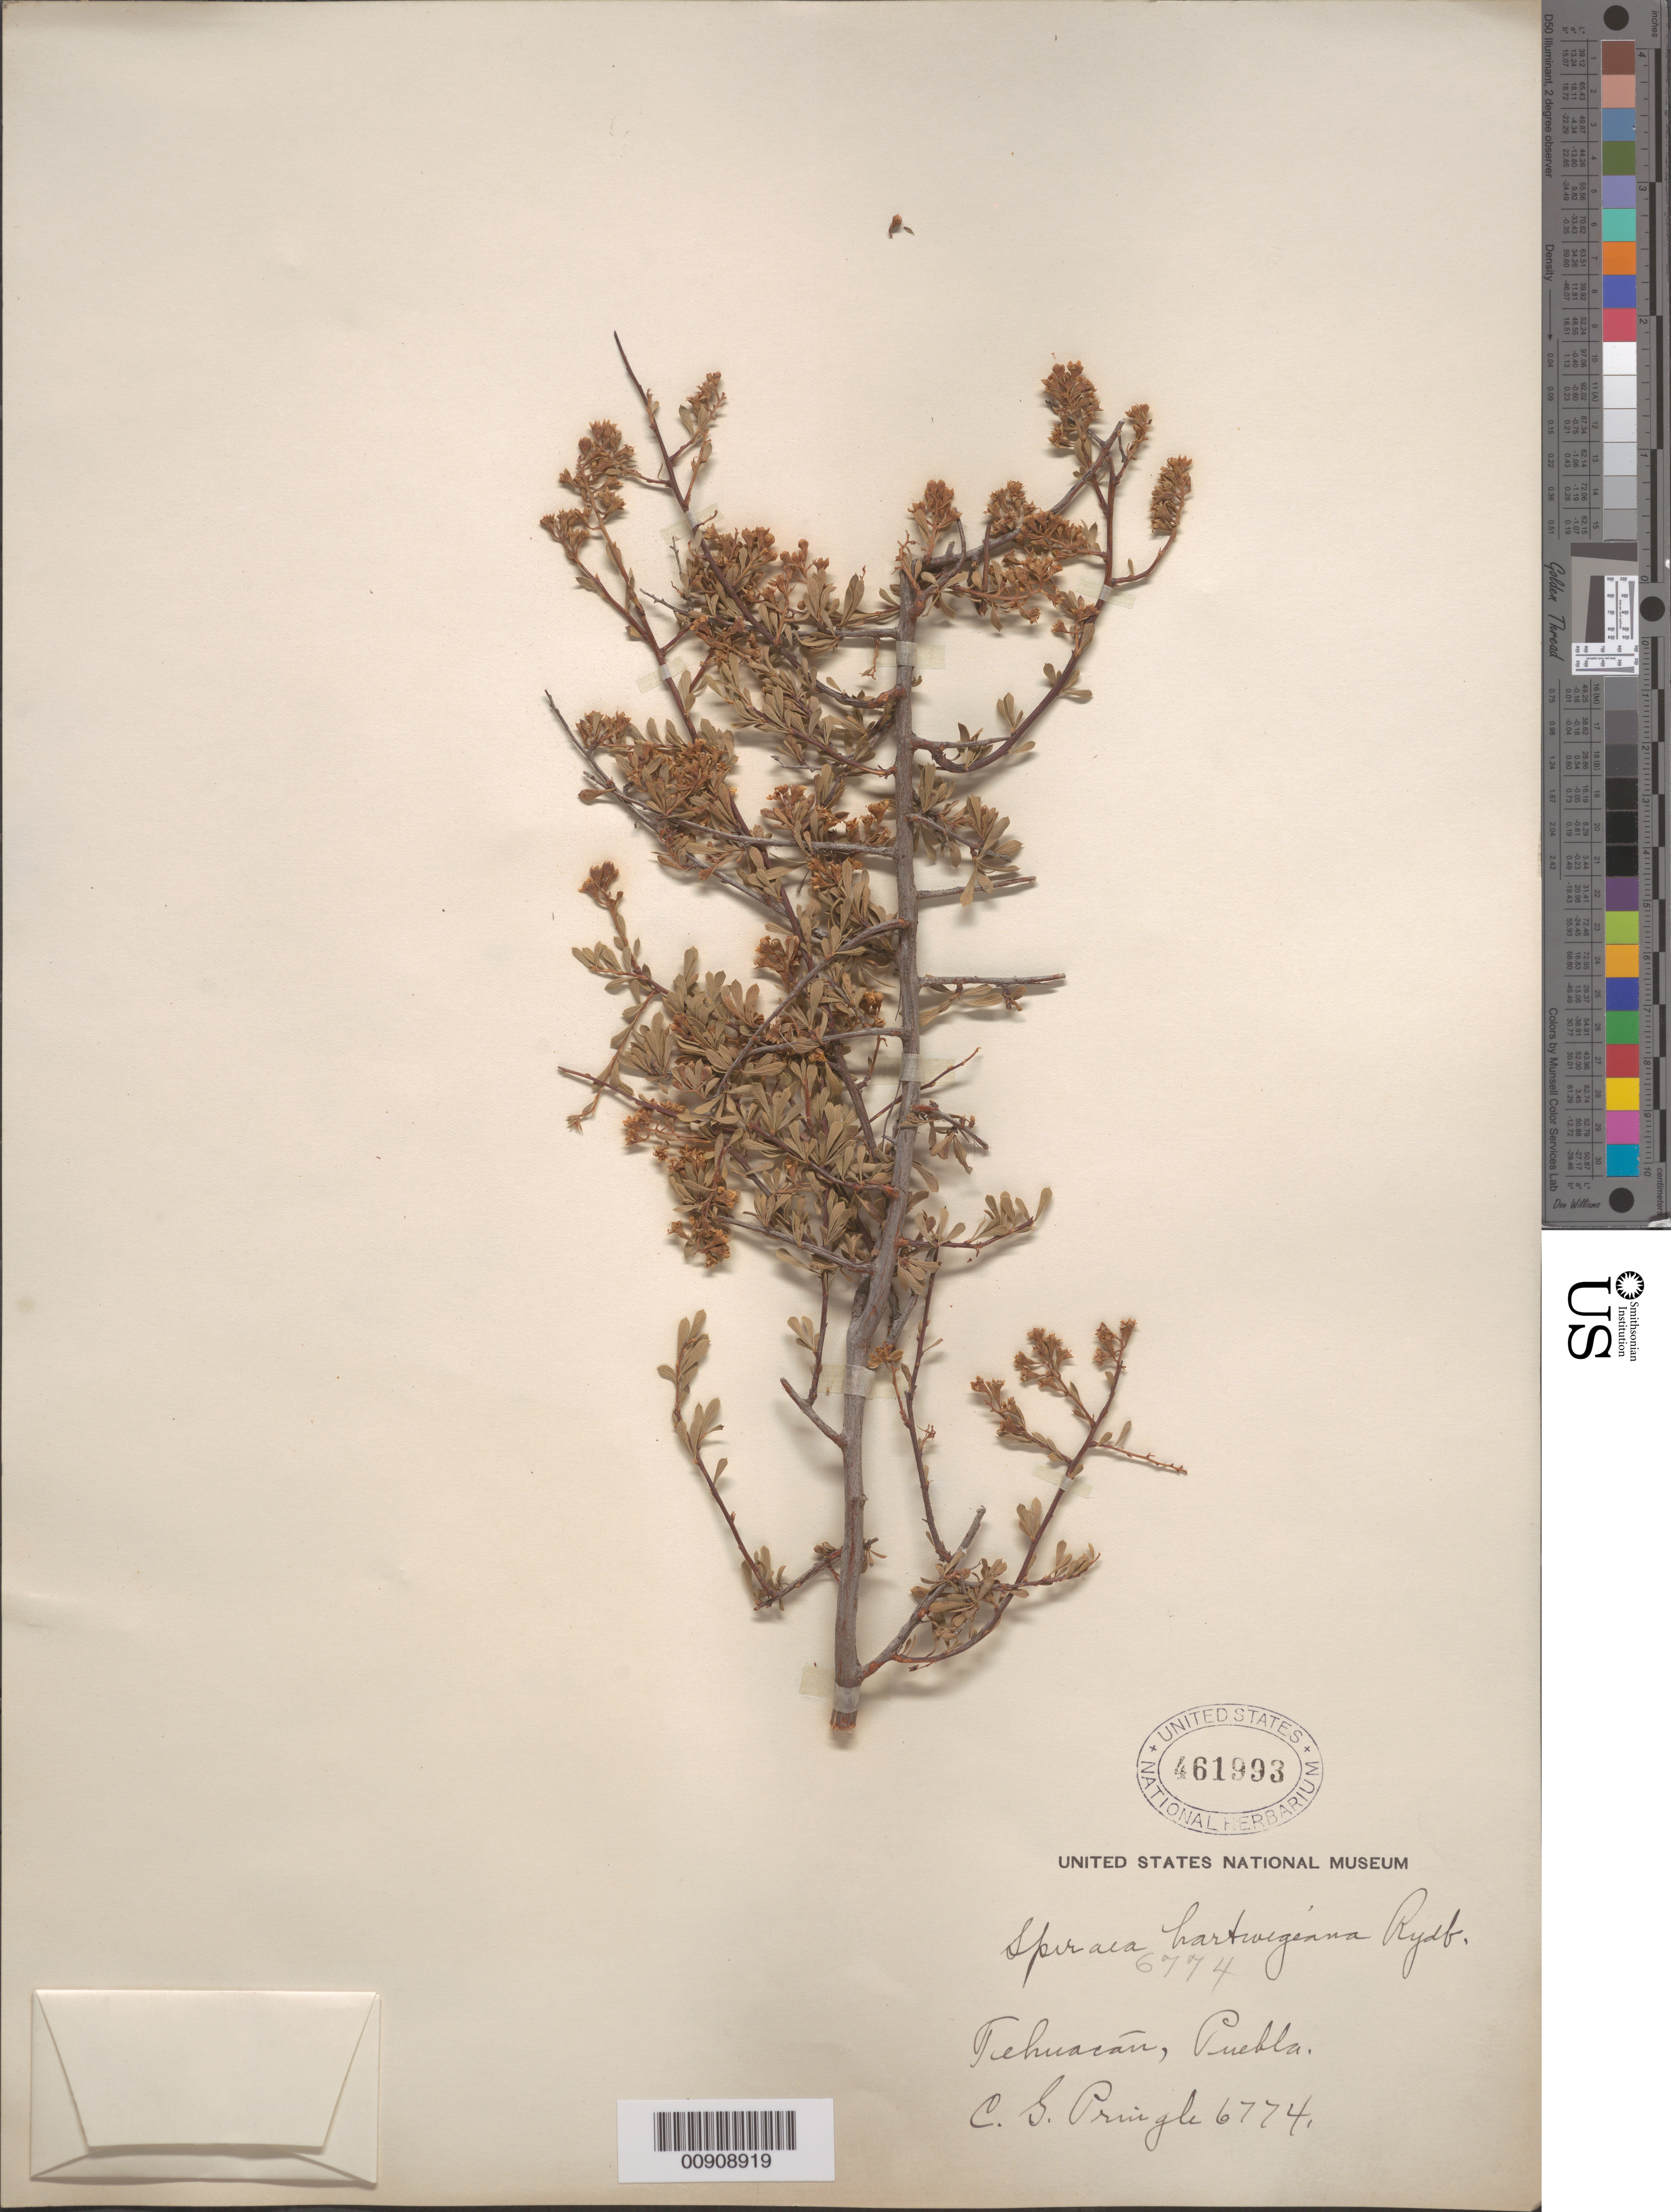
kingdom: Plantae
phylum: Tracheophyta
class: Magnoliopsida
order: Rosales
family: Rosaceae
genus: Xerospiraea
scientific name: Xerospiraea hartwegiana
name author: (Rydb.) Henr.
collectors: C. G. Pringle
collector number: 6774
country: Mexico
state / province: Puebla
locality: Tehuacán, Puebla.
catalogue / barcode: US 461993